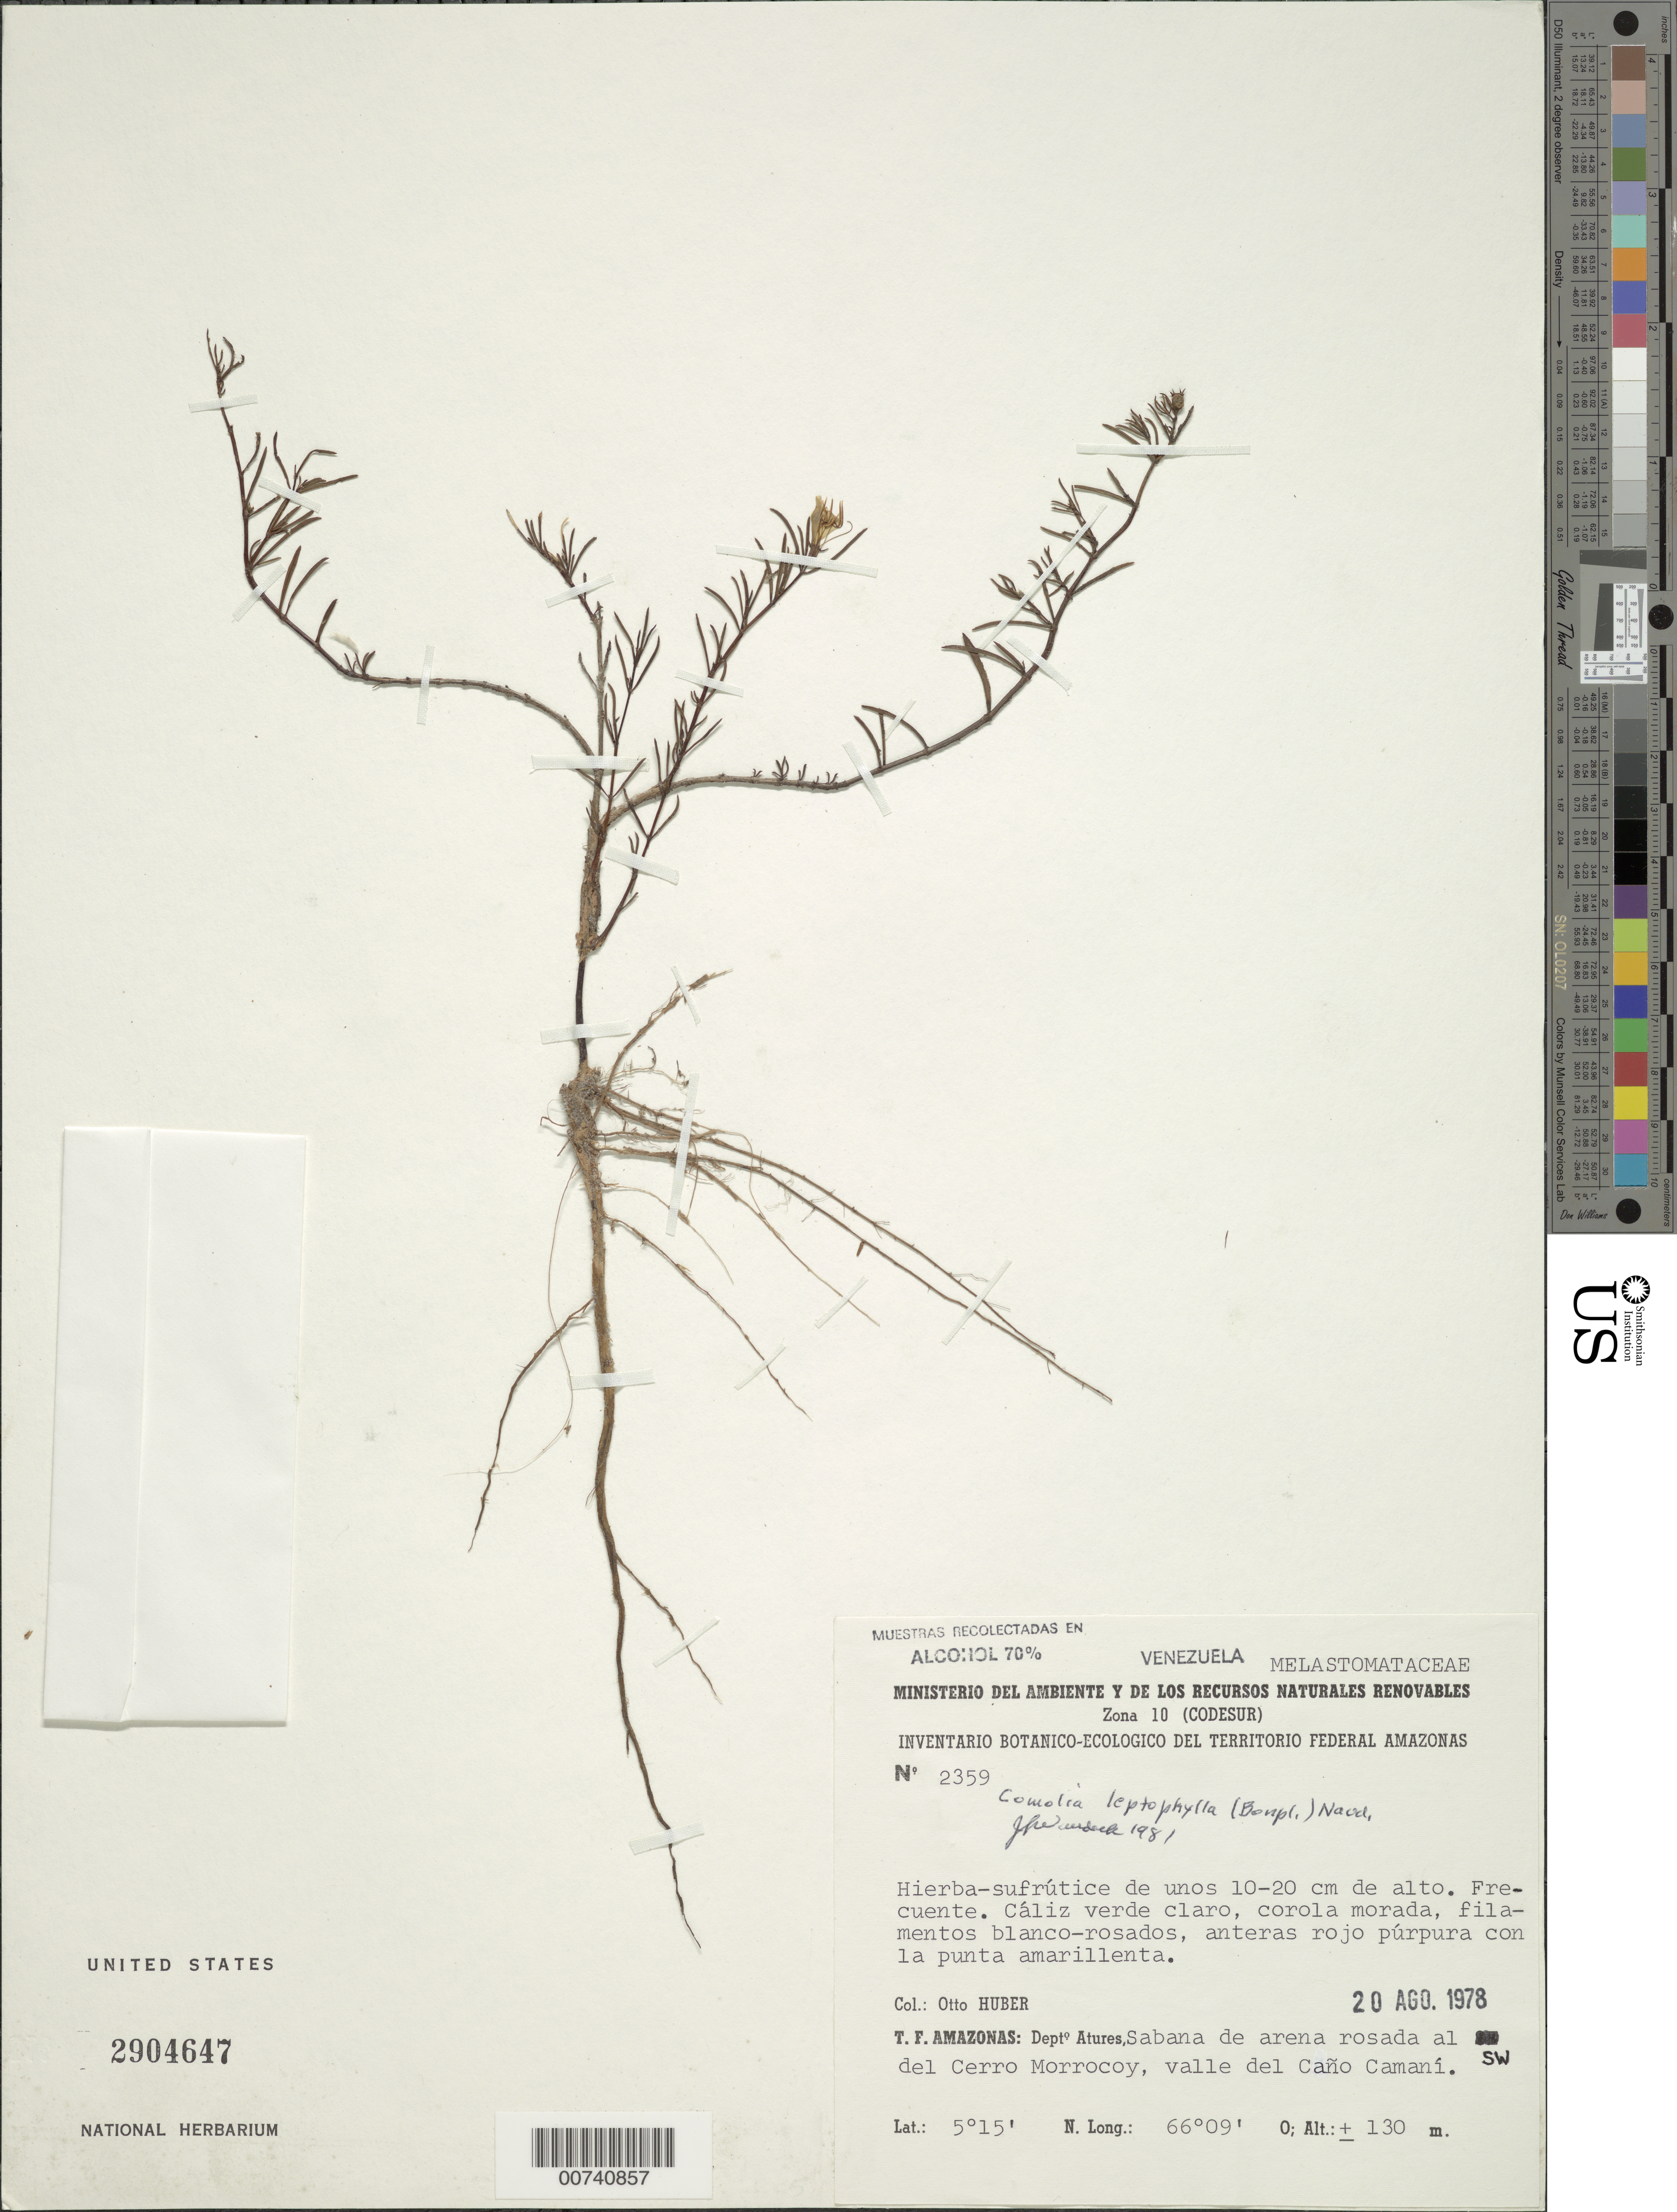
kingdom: Plantae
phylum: Tracheophyta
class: Magnoliopsida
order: Myrtales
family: Melastomataceae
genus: Comolia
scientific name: Comolia leptophylla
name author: (Bonpl.) Naudin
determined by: Wurdack, John J., (US), US (UNITED STATES)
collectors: O. Huber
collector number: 2359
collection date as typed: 20-Aug-78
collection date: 1978-08-20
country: Venezuela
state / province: Amazonas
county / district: Atures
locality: SW de Cerro Morrocoy, valle de Caño Camaní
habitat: Pink sand savanna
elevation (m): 130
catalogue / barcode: US 2904647